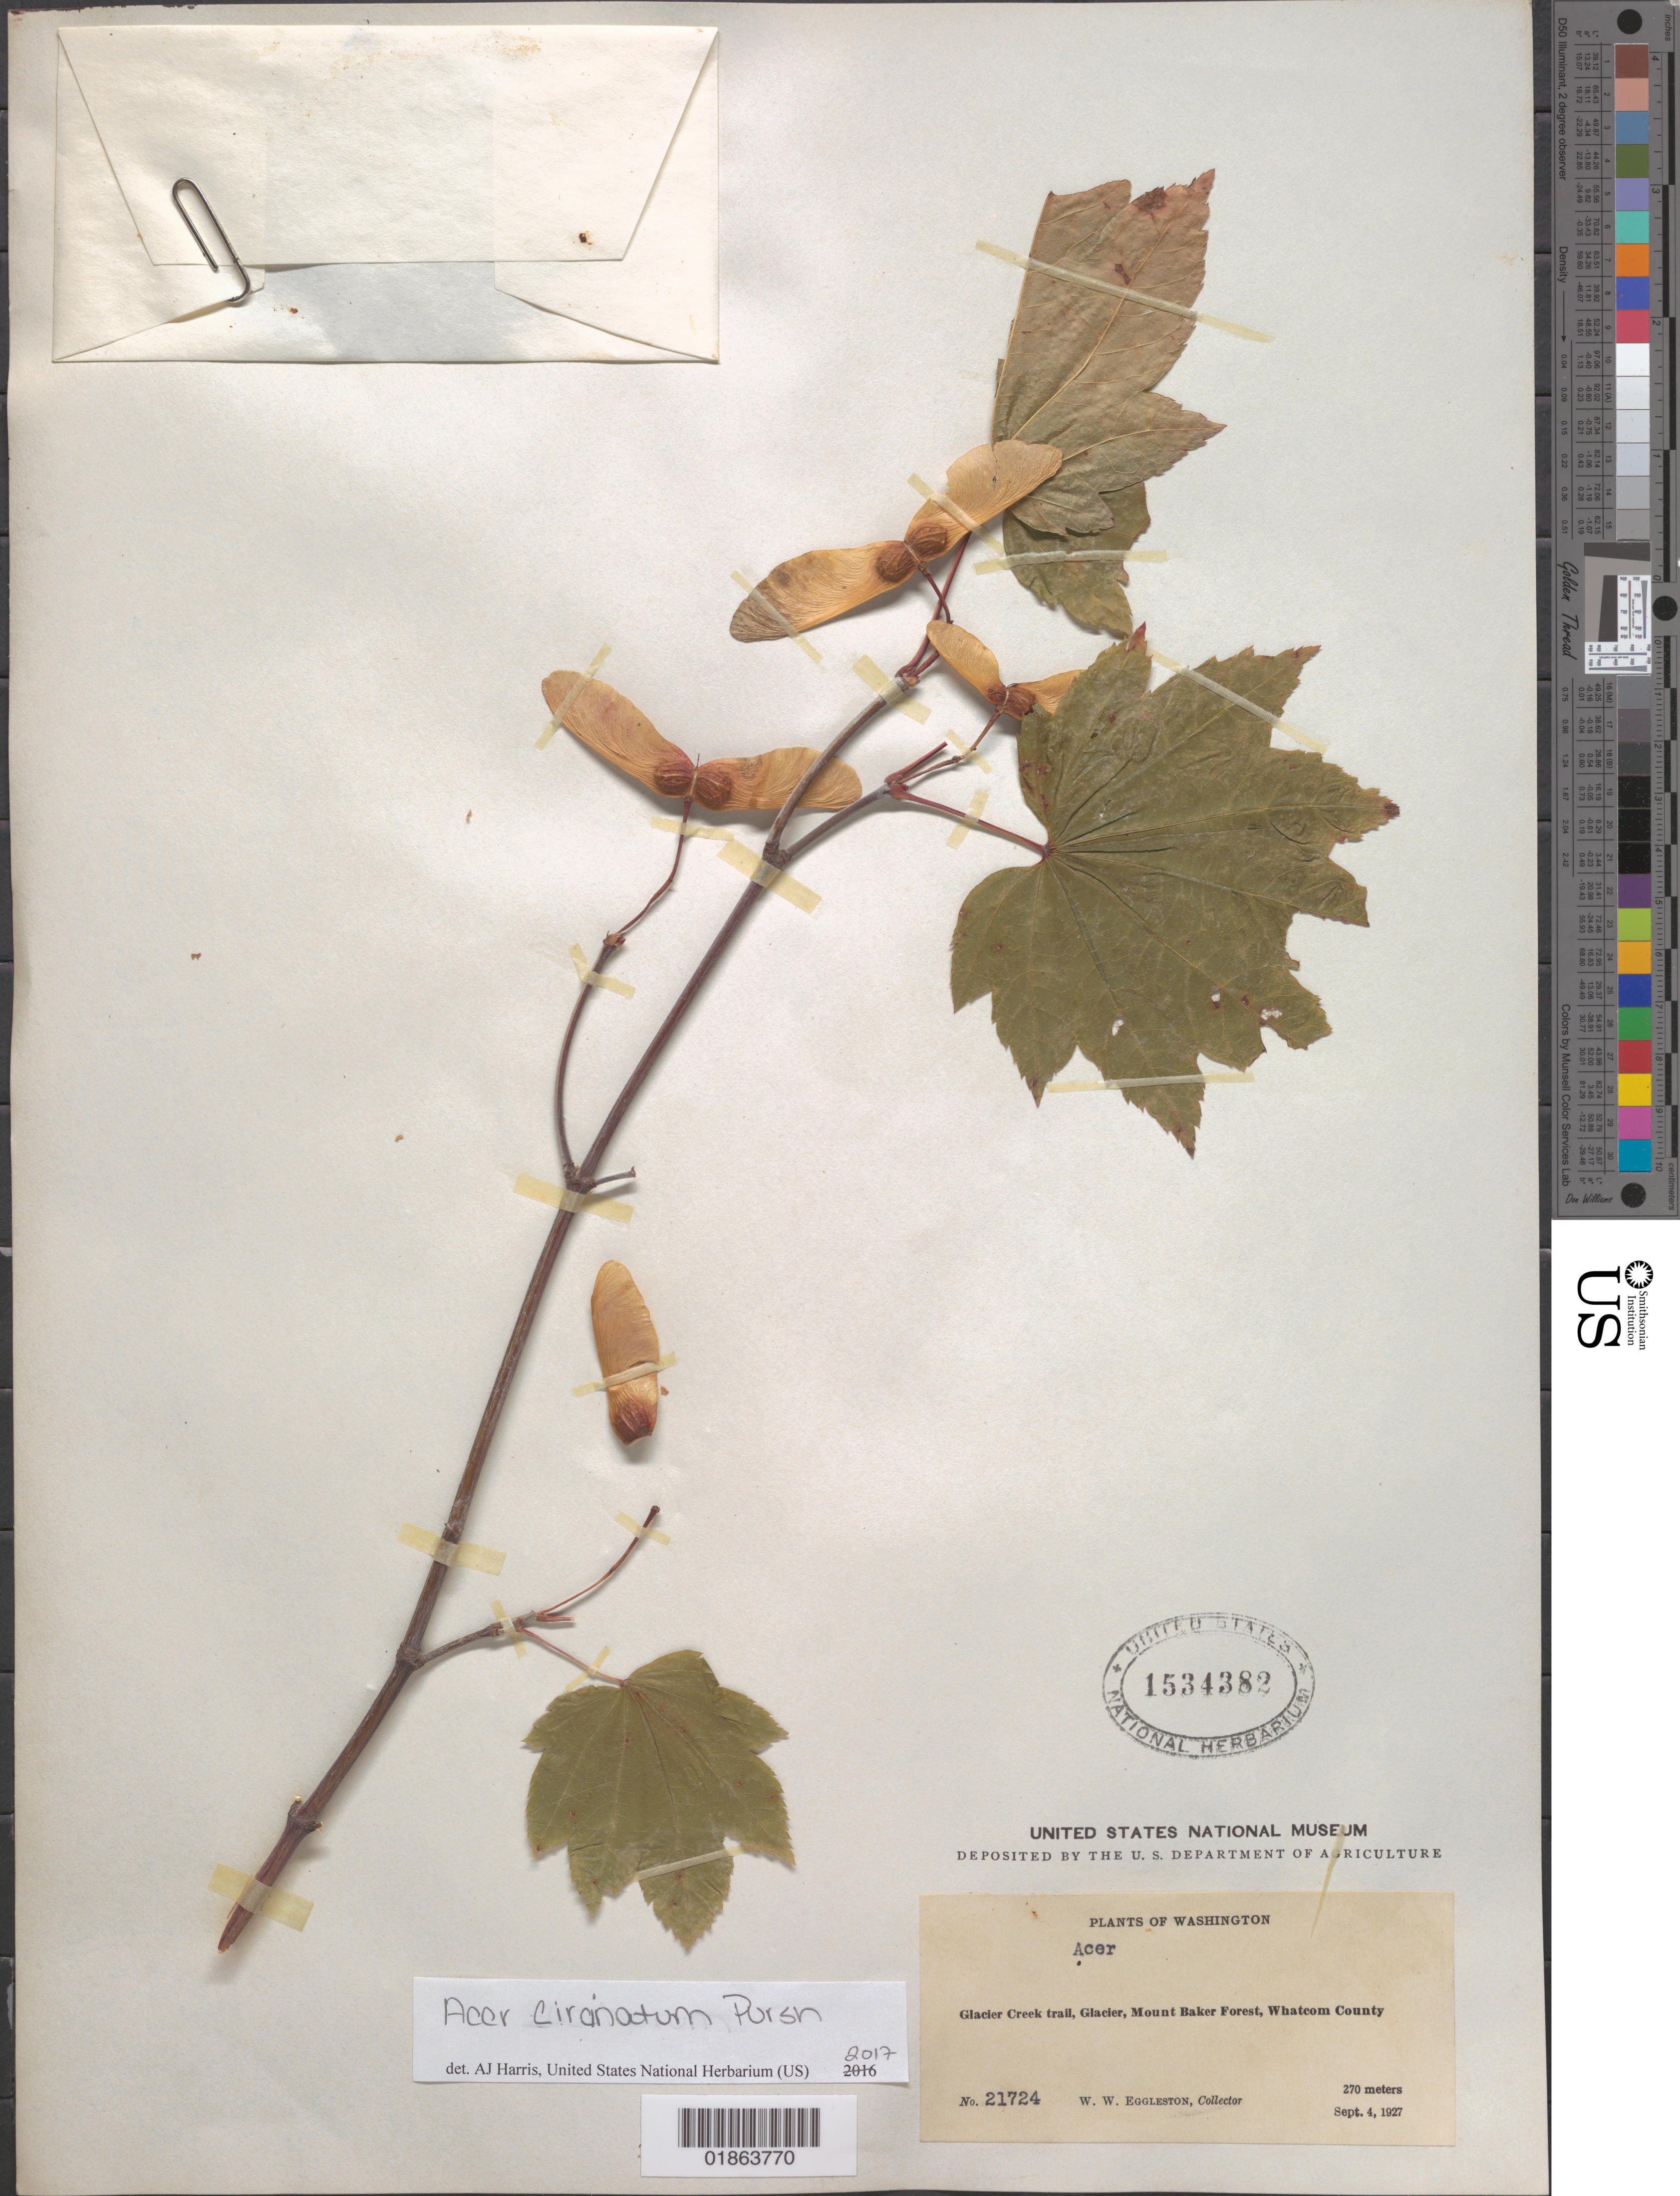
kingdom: Plantae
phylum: Tracheophyta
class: Magnoliopsida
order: Sapindales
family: Sapindaceae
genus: Acer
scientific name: Acer circinatum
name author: Pursh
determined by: Harris, A. J., (UNITED STATES)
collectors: W. W. Eggleston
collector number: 21724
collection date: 1927-09-04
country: United States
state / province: Washington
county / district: Whatcom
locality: Glacier Creek trail, Glacier, Mount Baker Forest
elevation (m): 270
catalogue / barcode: US 1534382